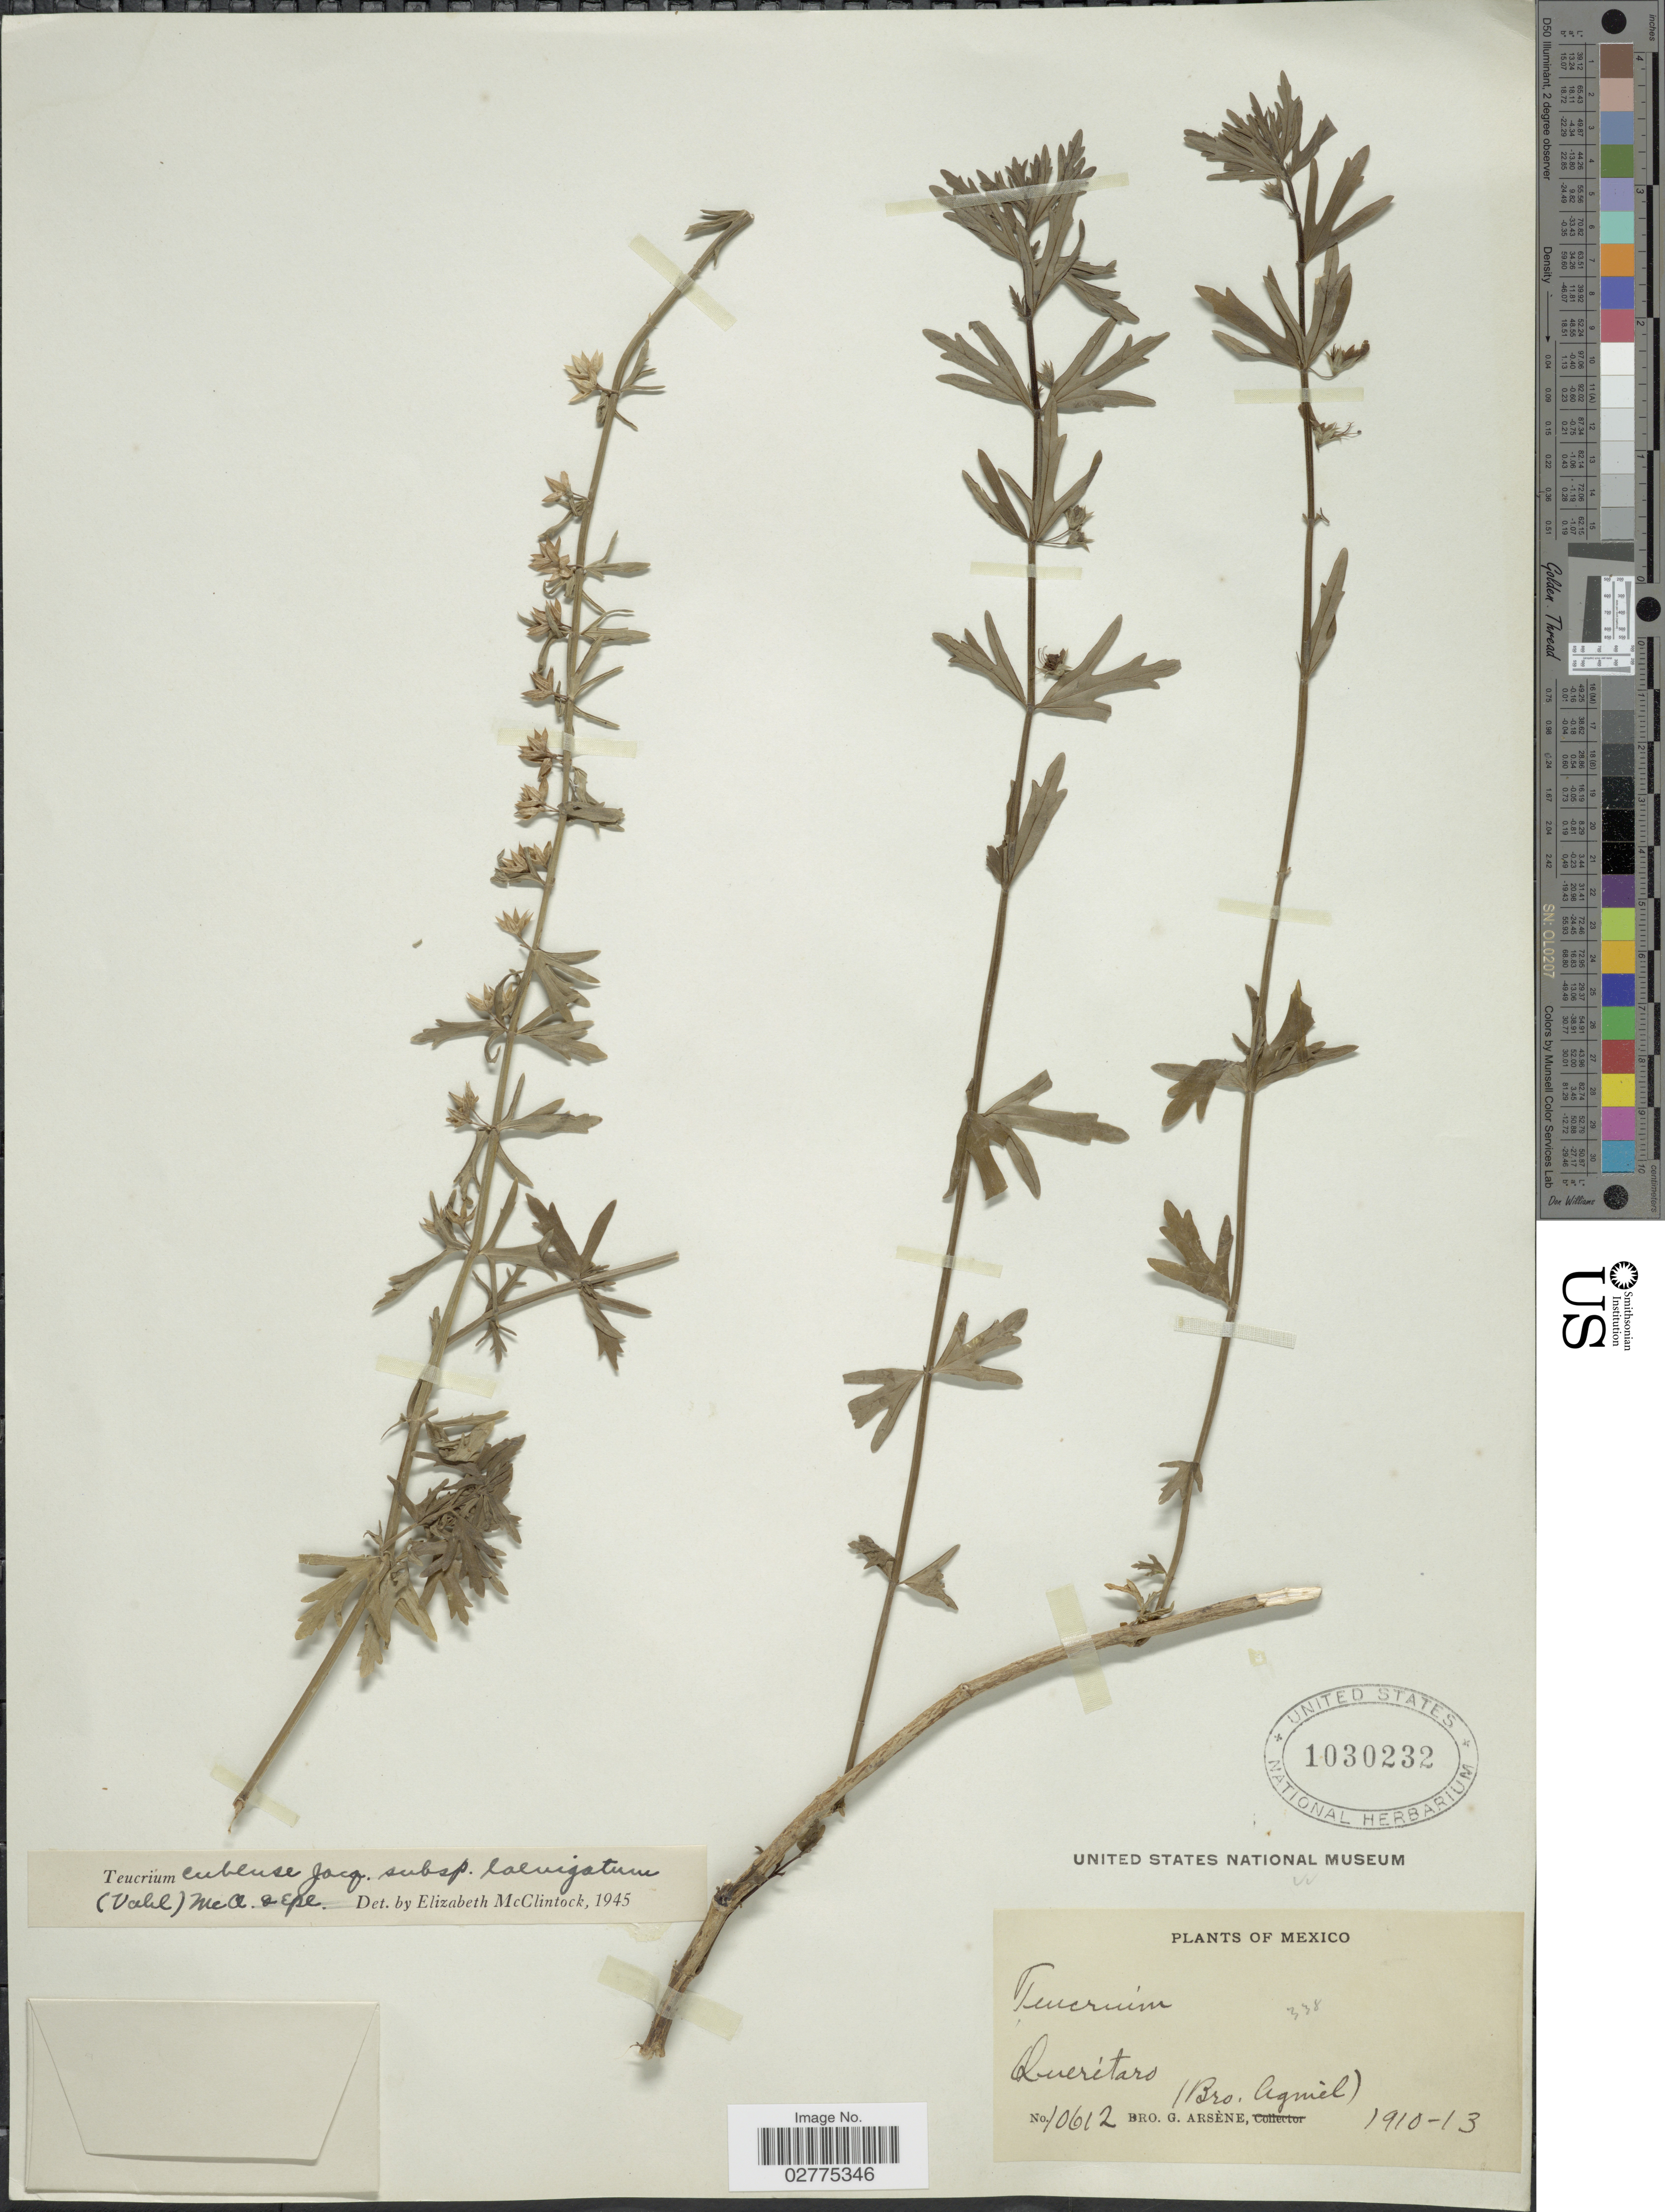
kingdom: Plantae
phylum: Tracheophyta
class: Magnoliopsida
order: Lamiales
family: Lamiaceae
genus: Teucrium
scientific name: Teucrium cubense subsp. laevigatum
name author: Jacq.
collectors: Bro. G. Arsène & Bro. Agniel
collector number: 10612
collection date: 1910/1913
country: Mexico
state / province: Querétaro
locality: Querétaro.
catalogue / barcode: US 1030232